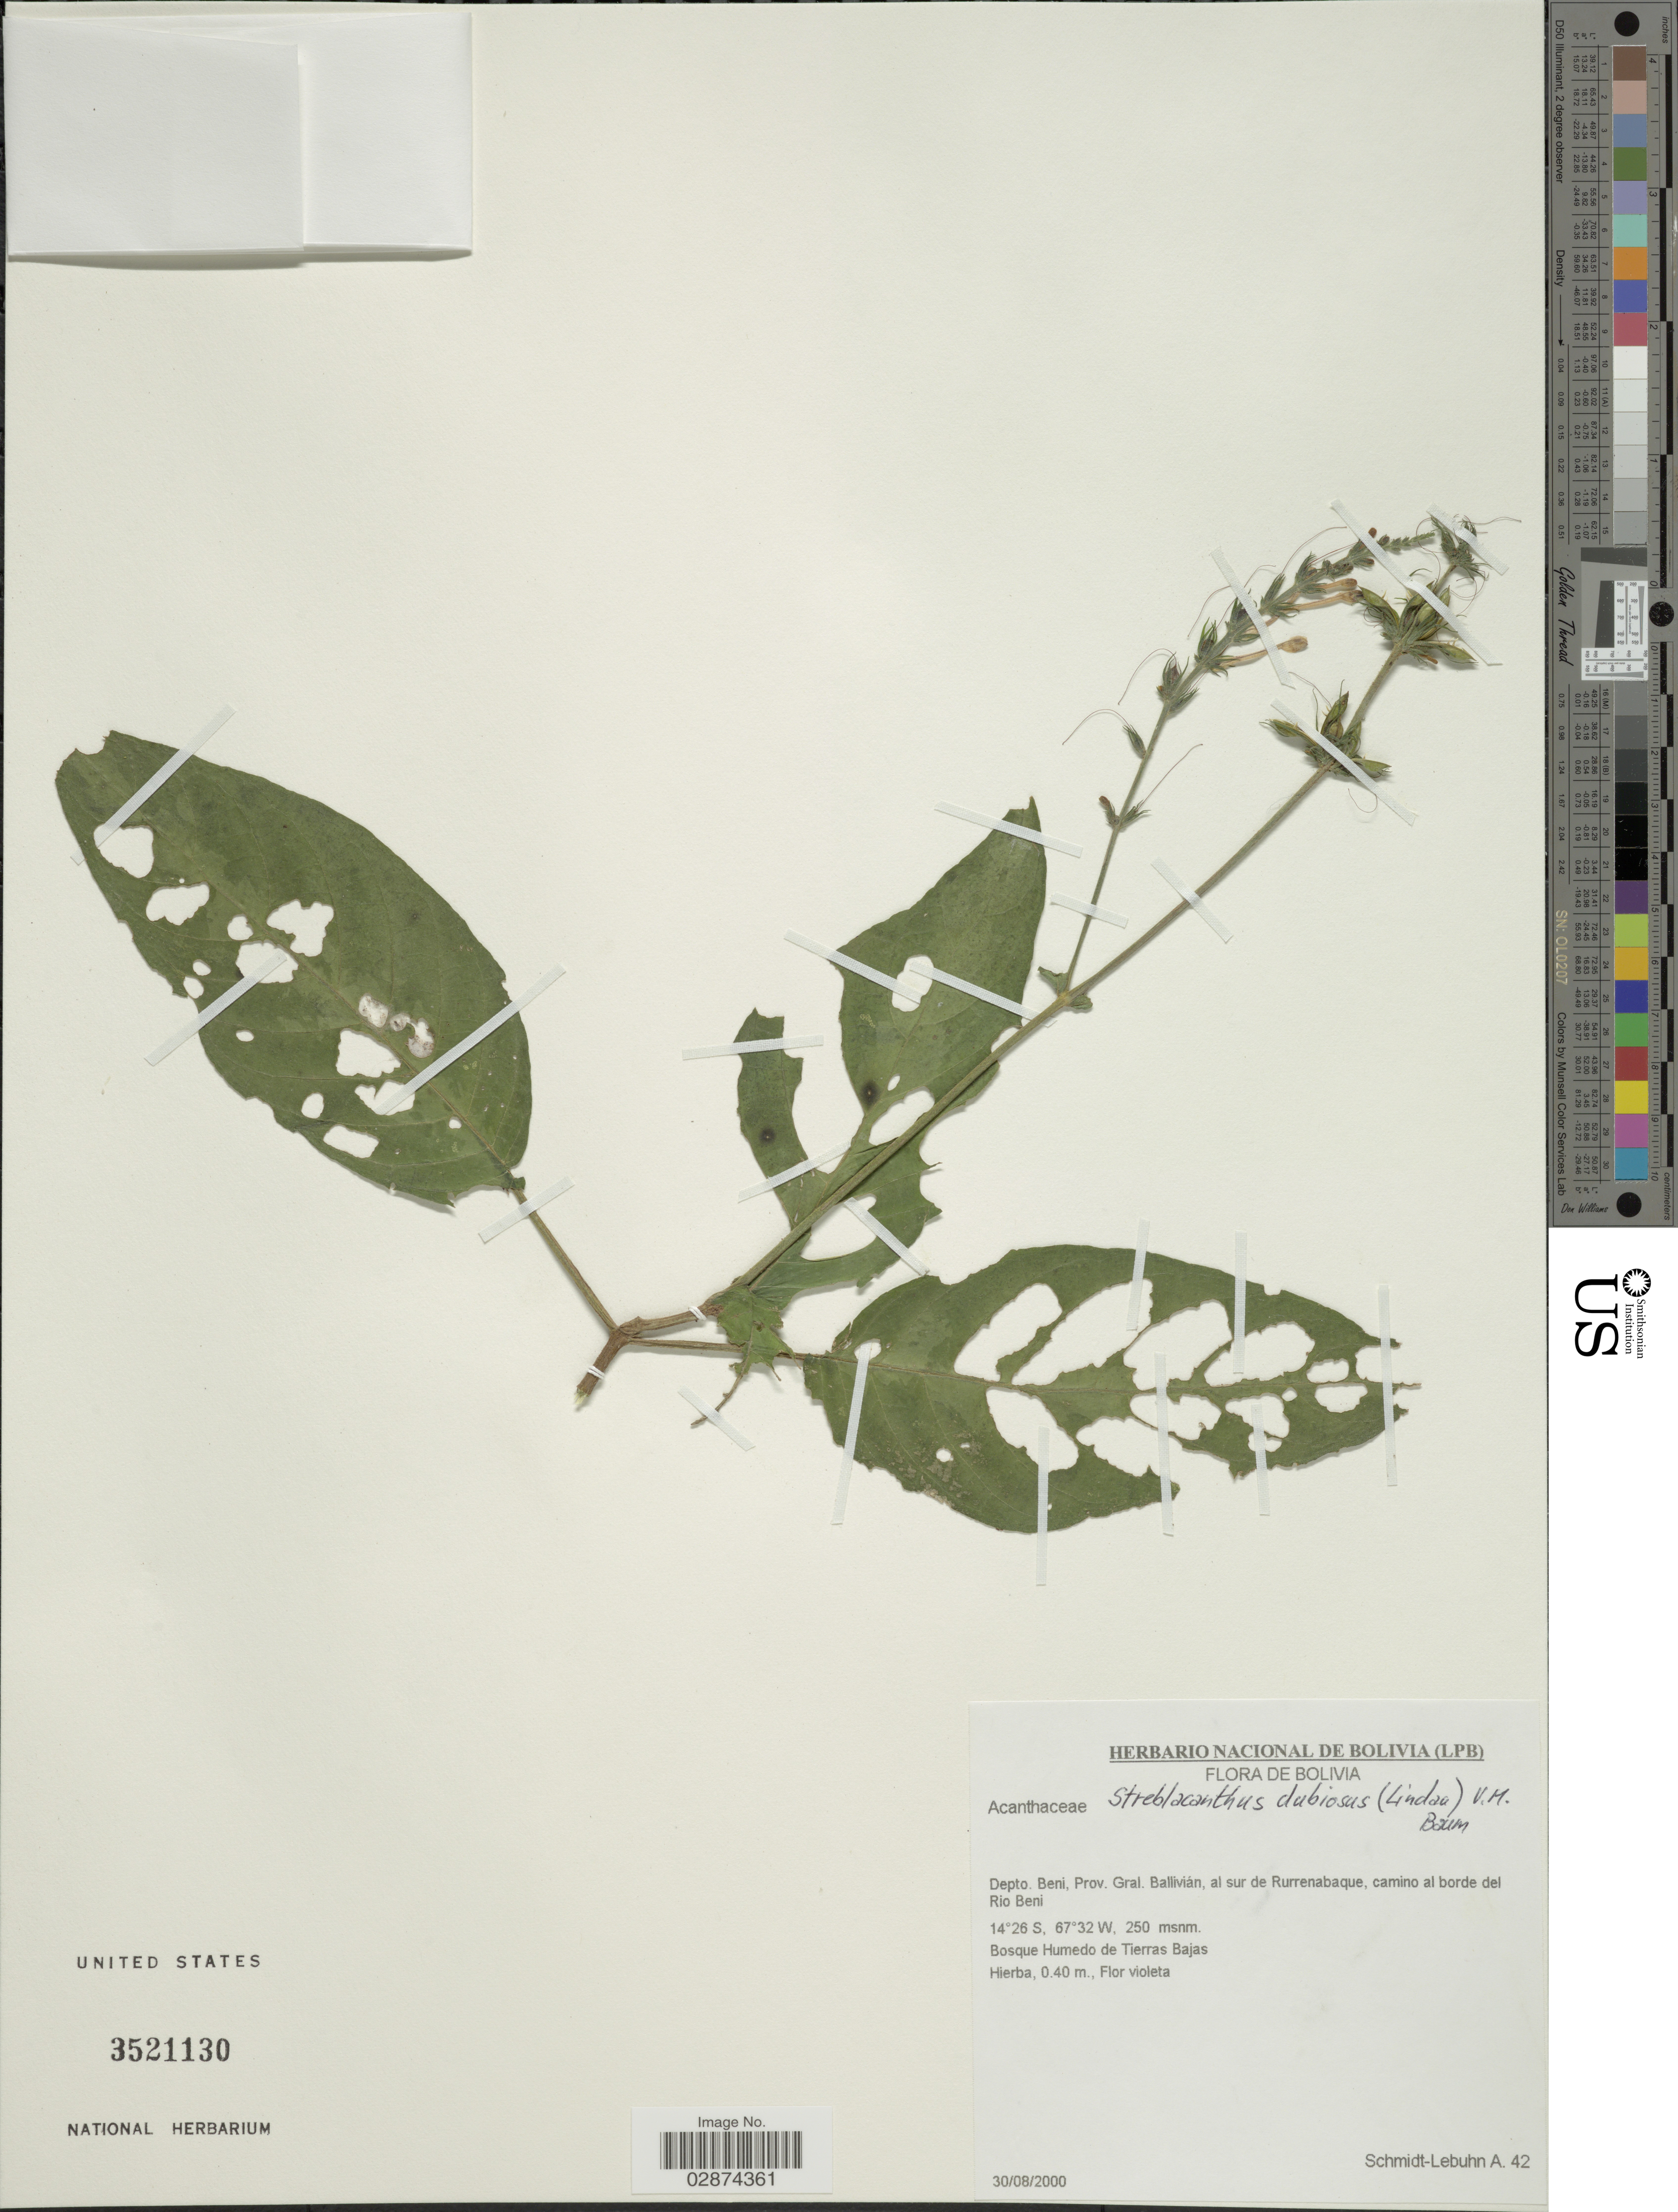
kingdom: Plantae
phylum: Tracheophyta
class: Magnoliopsida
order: Lamiales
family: Acanthaceae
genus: Streblacanthus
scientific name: Streblacanthus dubiosus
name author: (Lindau) V.M. Baum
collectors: A. Schmidt-Lebuhn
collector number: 42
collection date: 2000-08-30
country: Bolivia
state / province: Beni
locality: Depto. Beni, Prov. Gral. Ballivián, al sur de Rurrenabaque, camino al borde del Rio Beni. Bosque Humedo de Tierras Bajas.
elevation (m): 250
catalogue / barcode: US 3521130